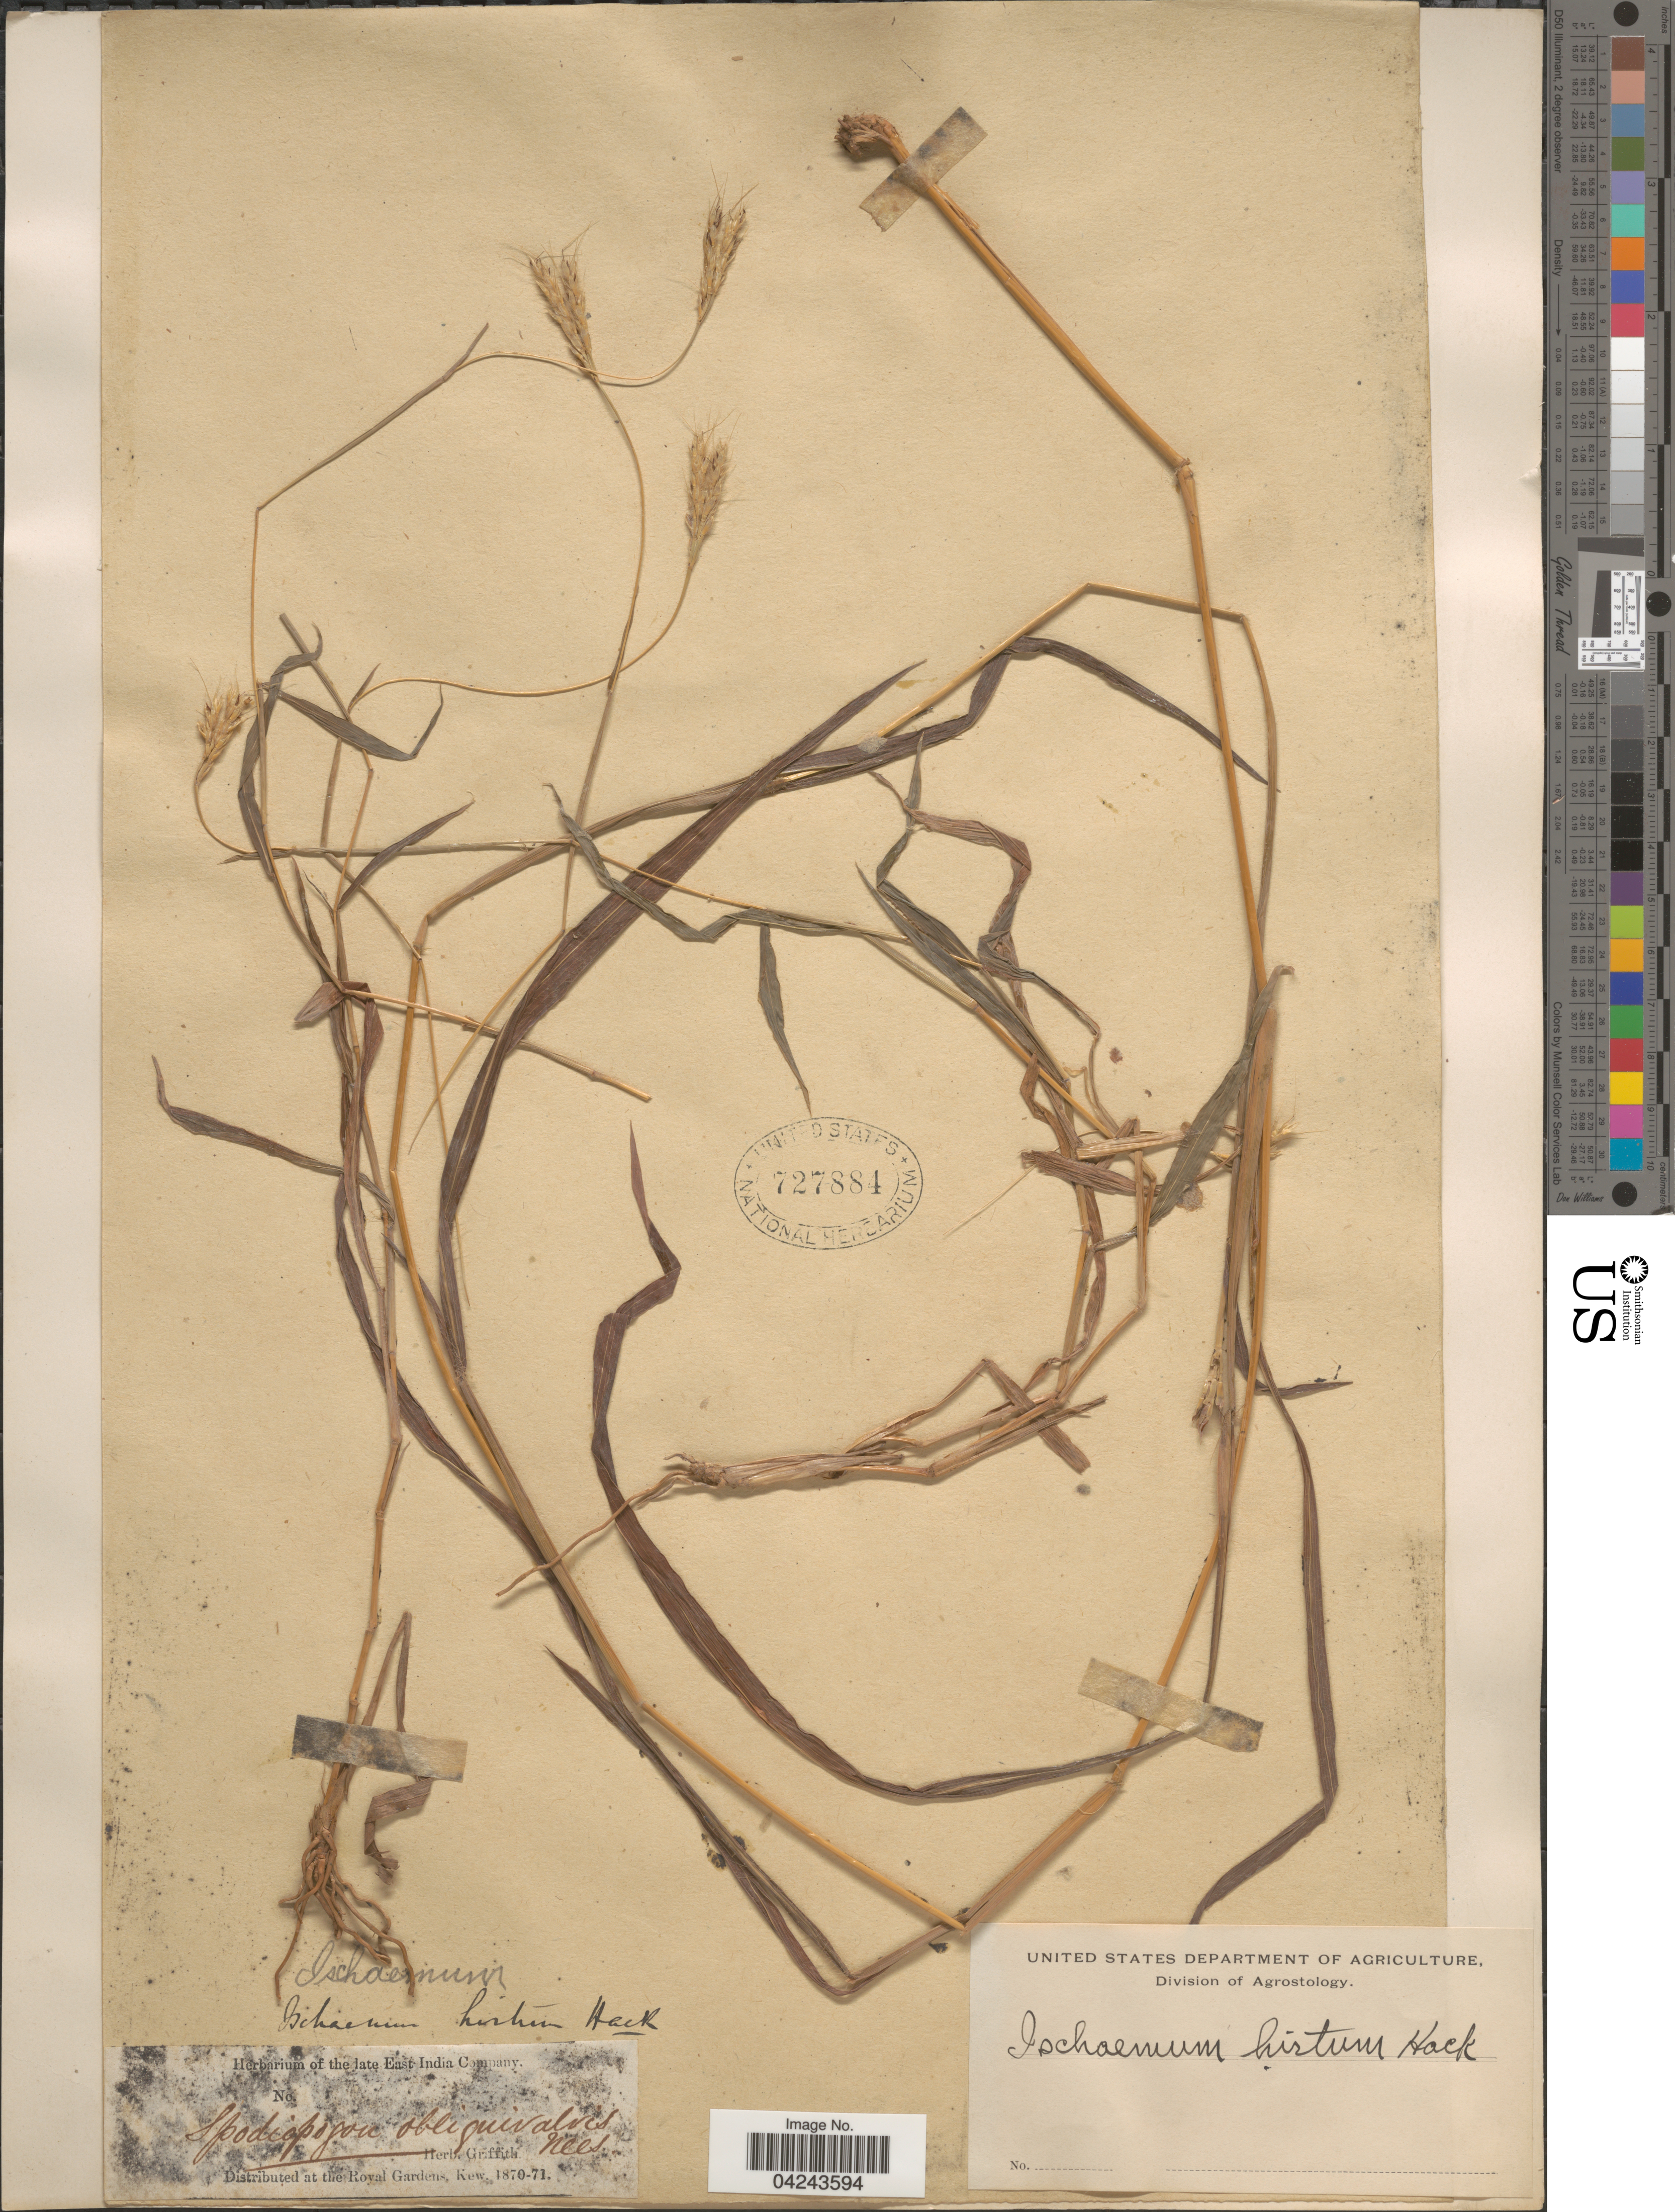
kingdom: Plantae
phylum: Tracheophyta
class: Liliopsida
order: Poales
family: Poaceae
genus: Ischaemum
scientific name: Ischaemum polystachyum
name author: J. Presl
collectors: ex herb. Griffith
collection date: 1870/1871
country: India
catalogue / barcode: US 727884